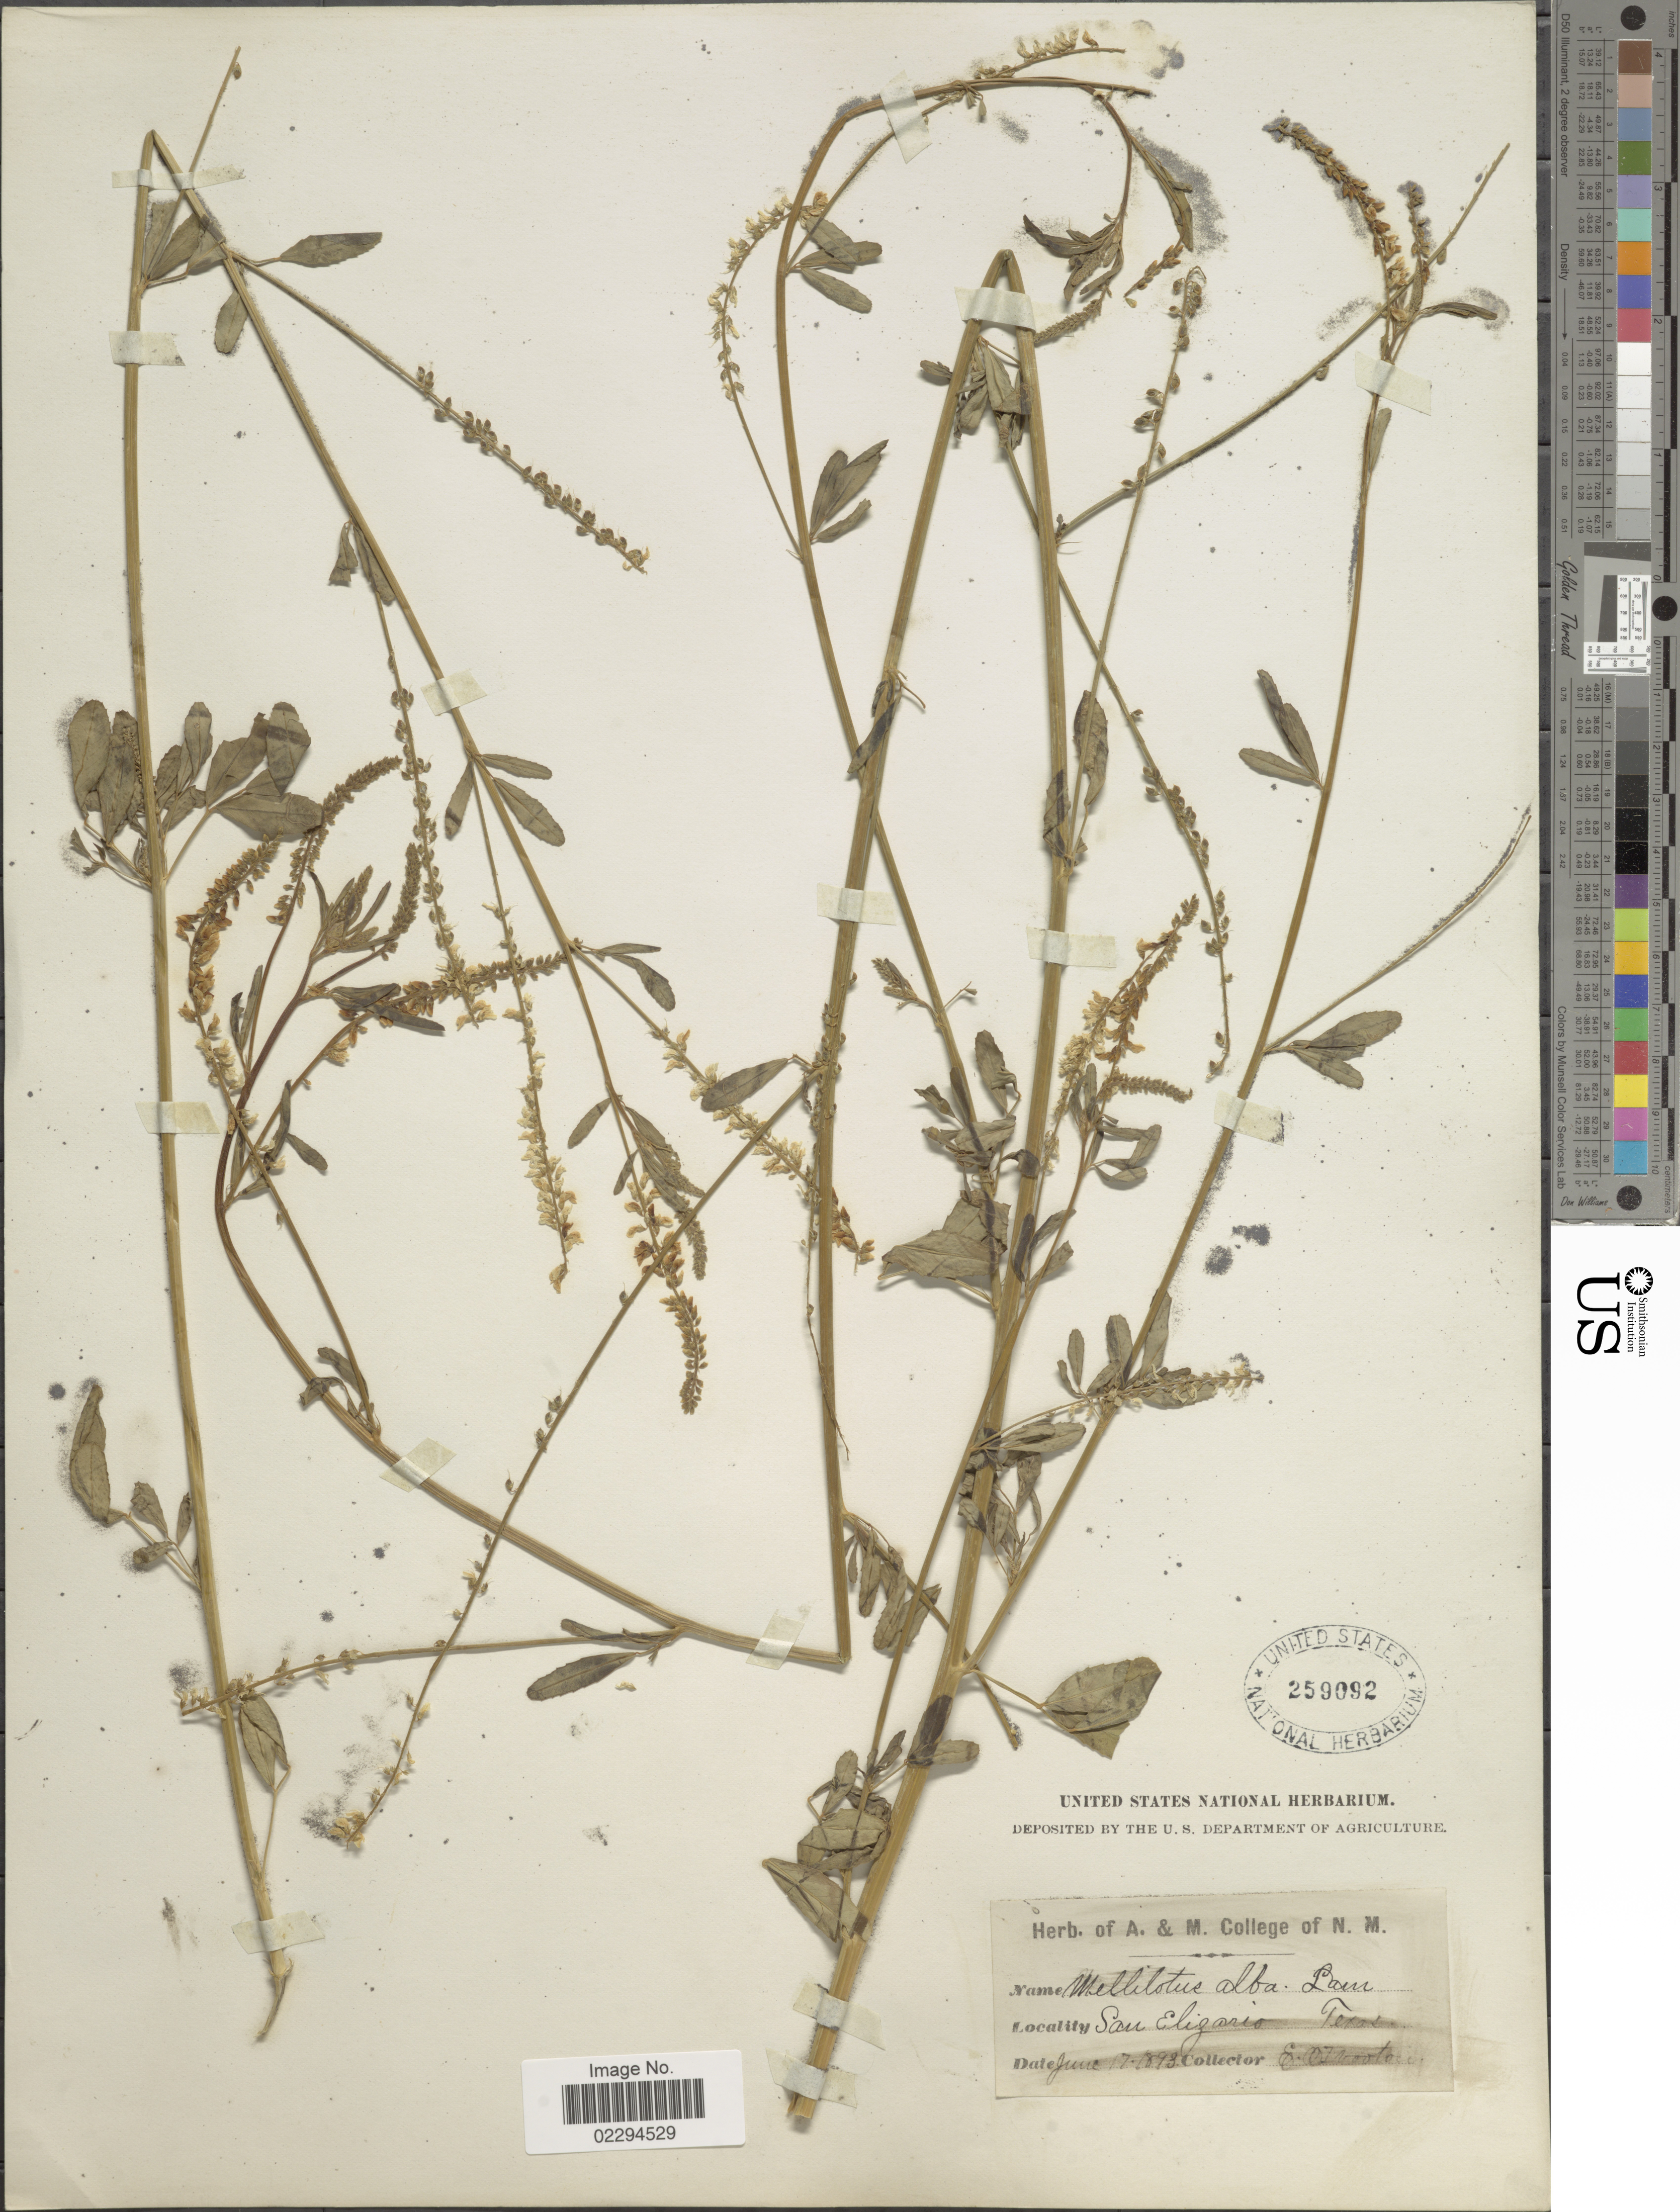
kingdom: Plantae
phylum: Tracheophyta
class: Magnoliopsida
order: Fabales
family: Fabaceae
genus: Melilotus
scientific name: Melilotus albus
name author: Medik.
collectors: E. O. Wooton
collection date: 1893-06-17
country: United States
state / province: Texas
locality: San Elizario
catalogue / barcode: US 259092